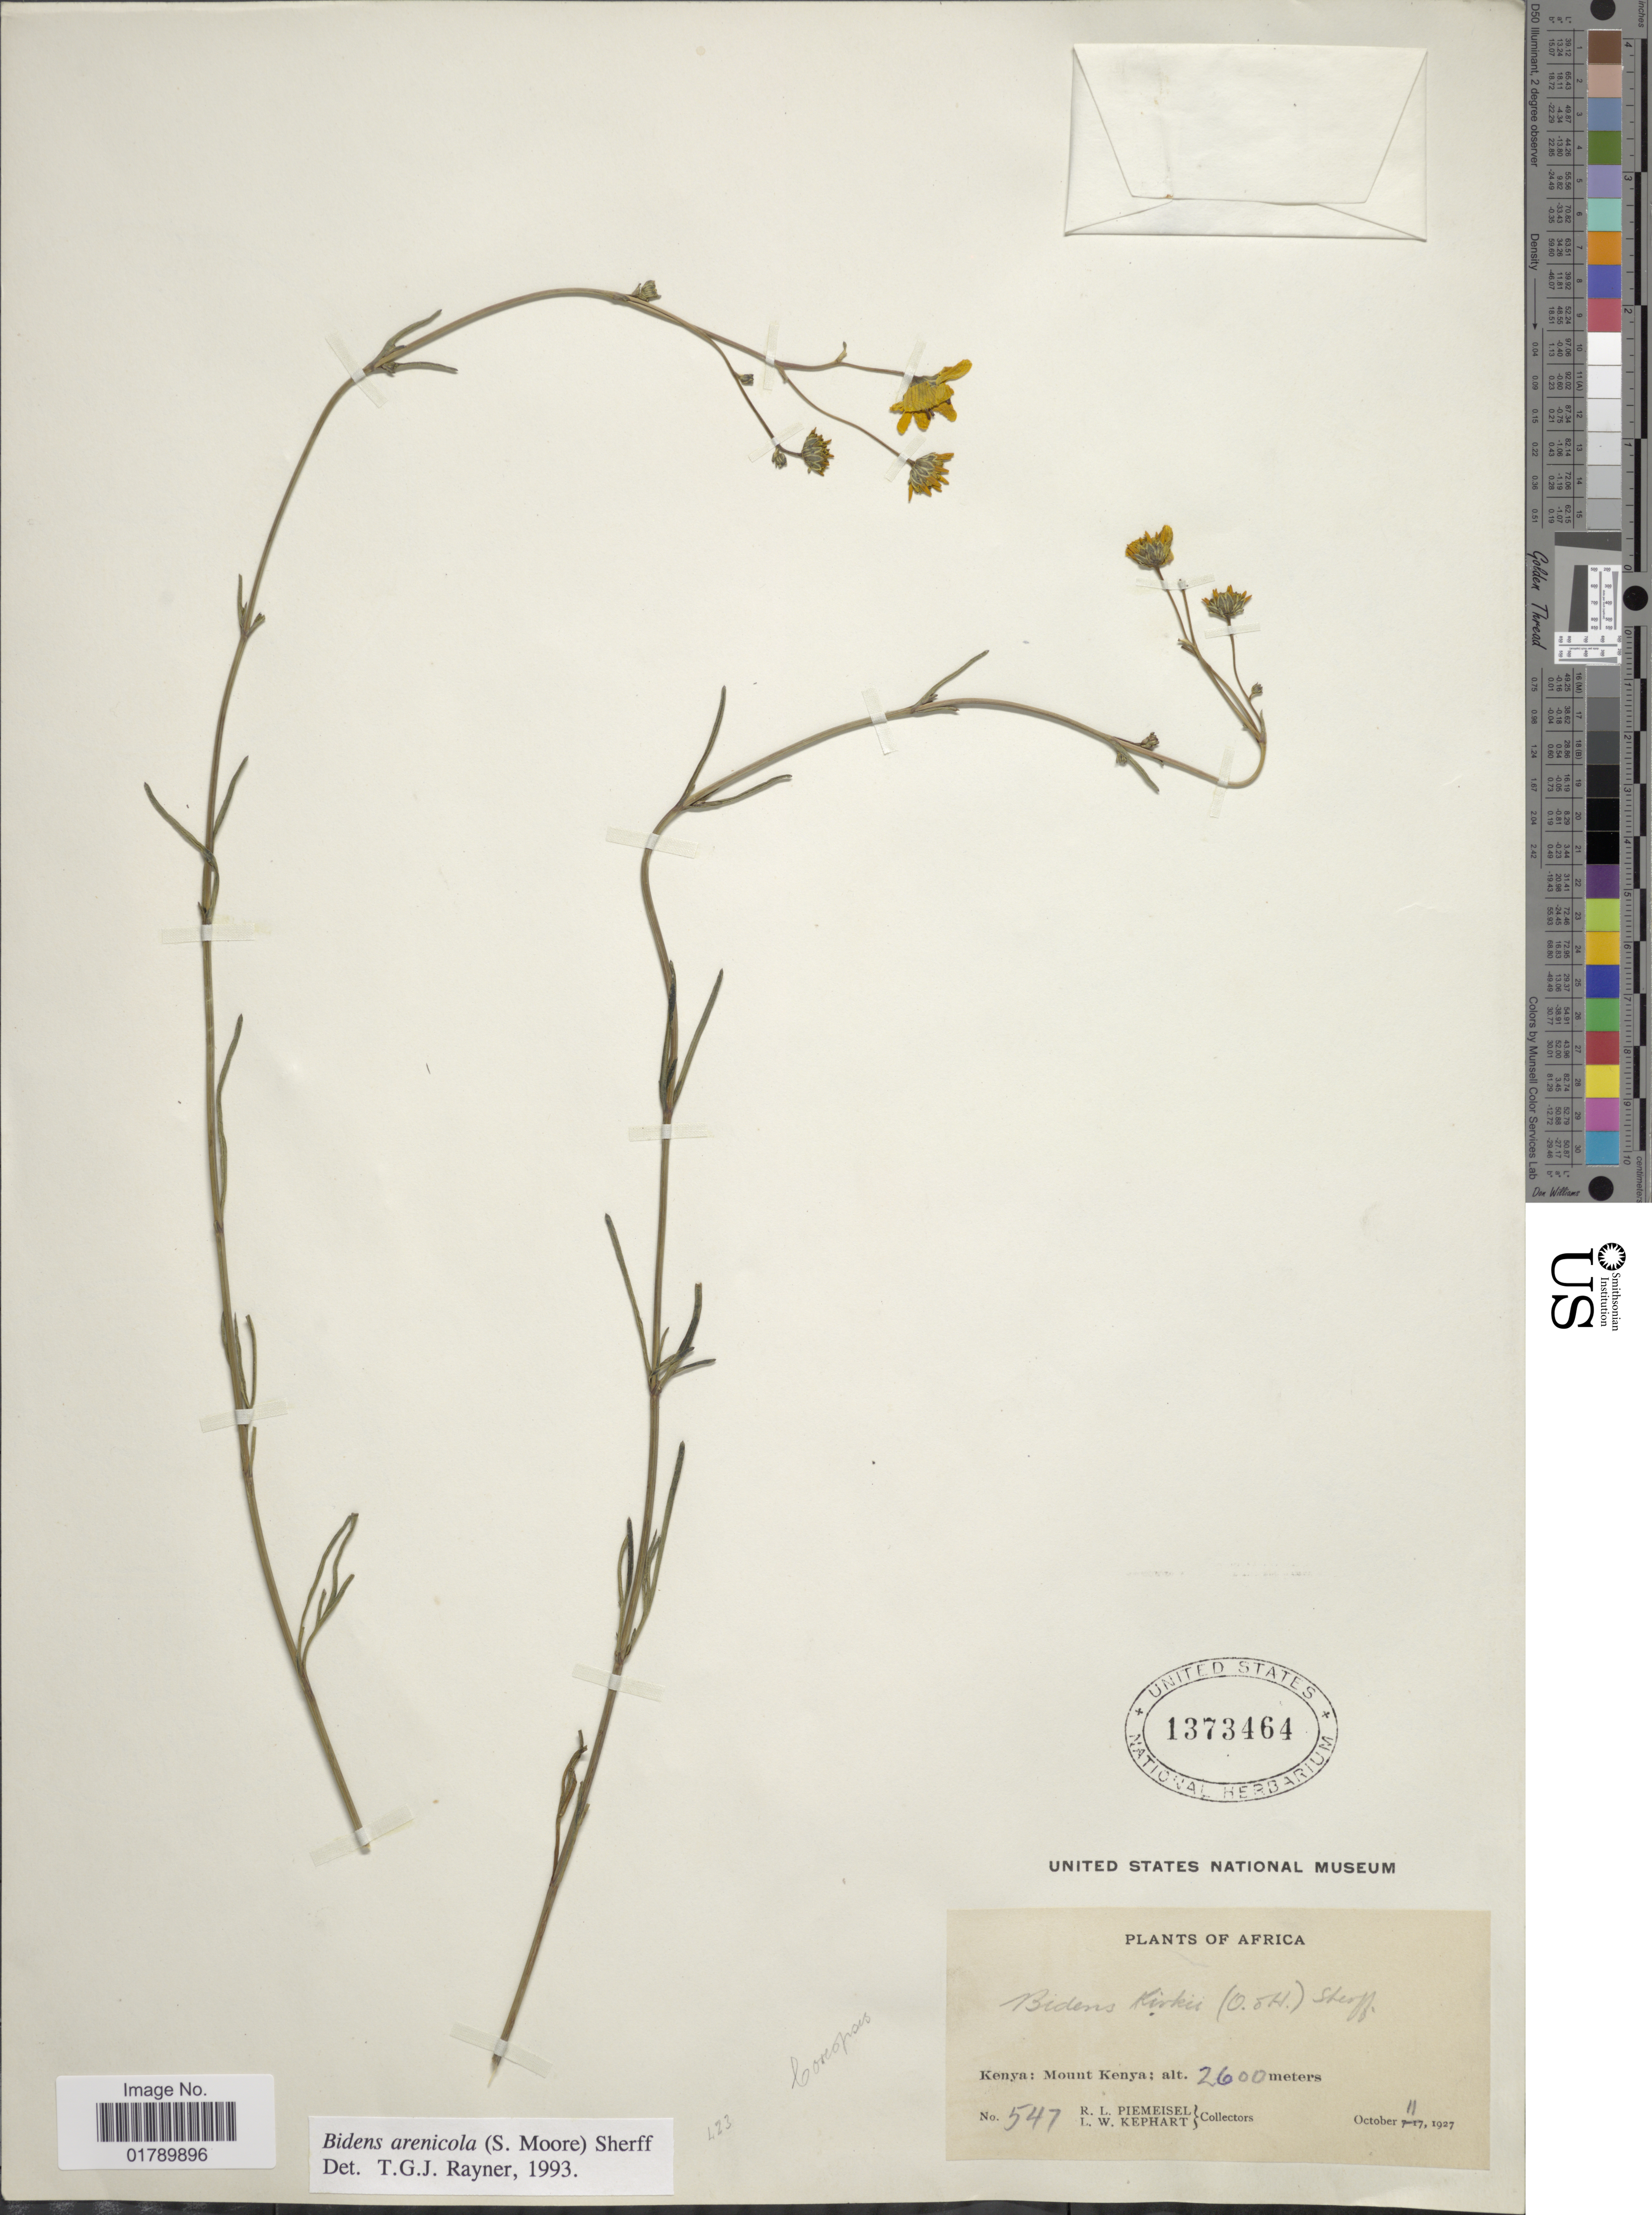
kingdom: Plantae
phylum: Tracheophyta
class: Magnoliopsida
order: Asterales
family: Asteraceae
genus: Bidens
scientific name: Bidens arenicola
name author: (S. Moore) Sherff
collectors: R. L. Piemeisel & L. W. Kephart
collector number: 547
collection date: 1927-10-11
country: Kenya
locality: Kenya: Mount Kenya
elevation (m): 2600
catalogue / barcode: US 1373464